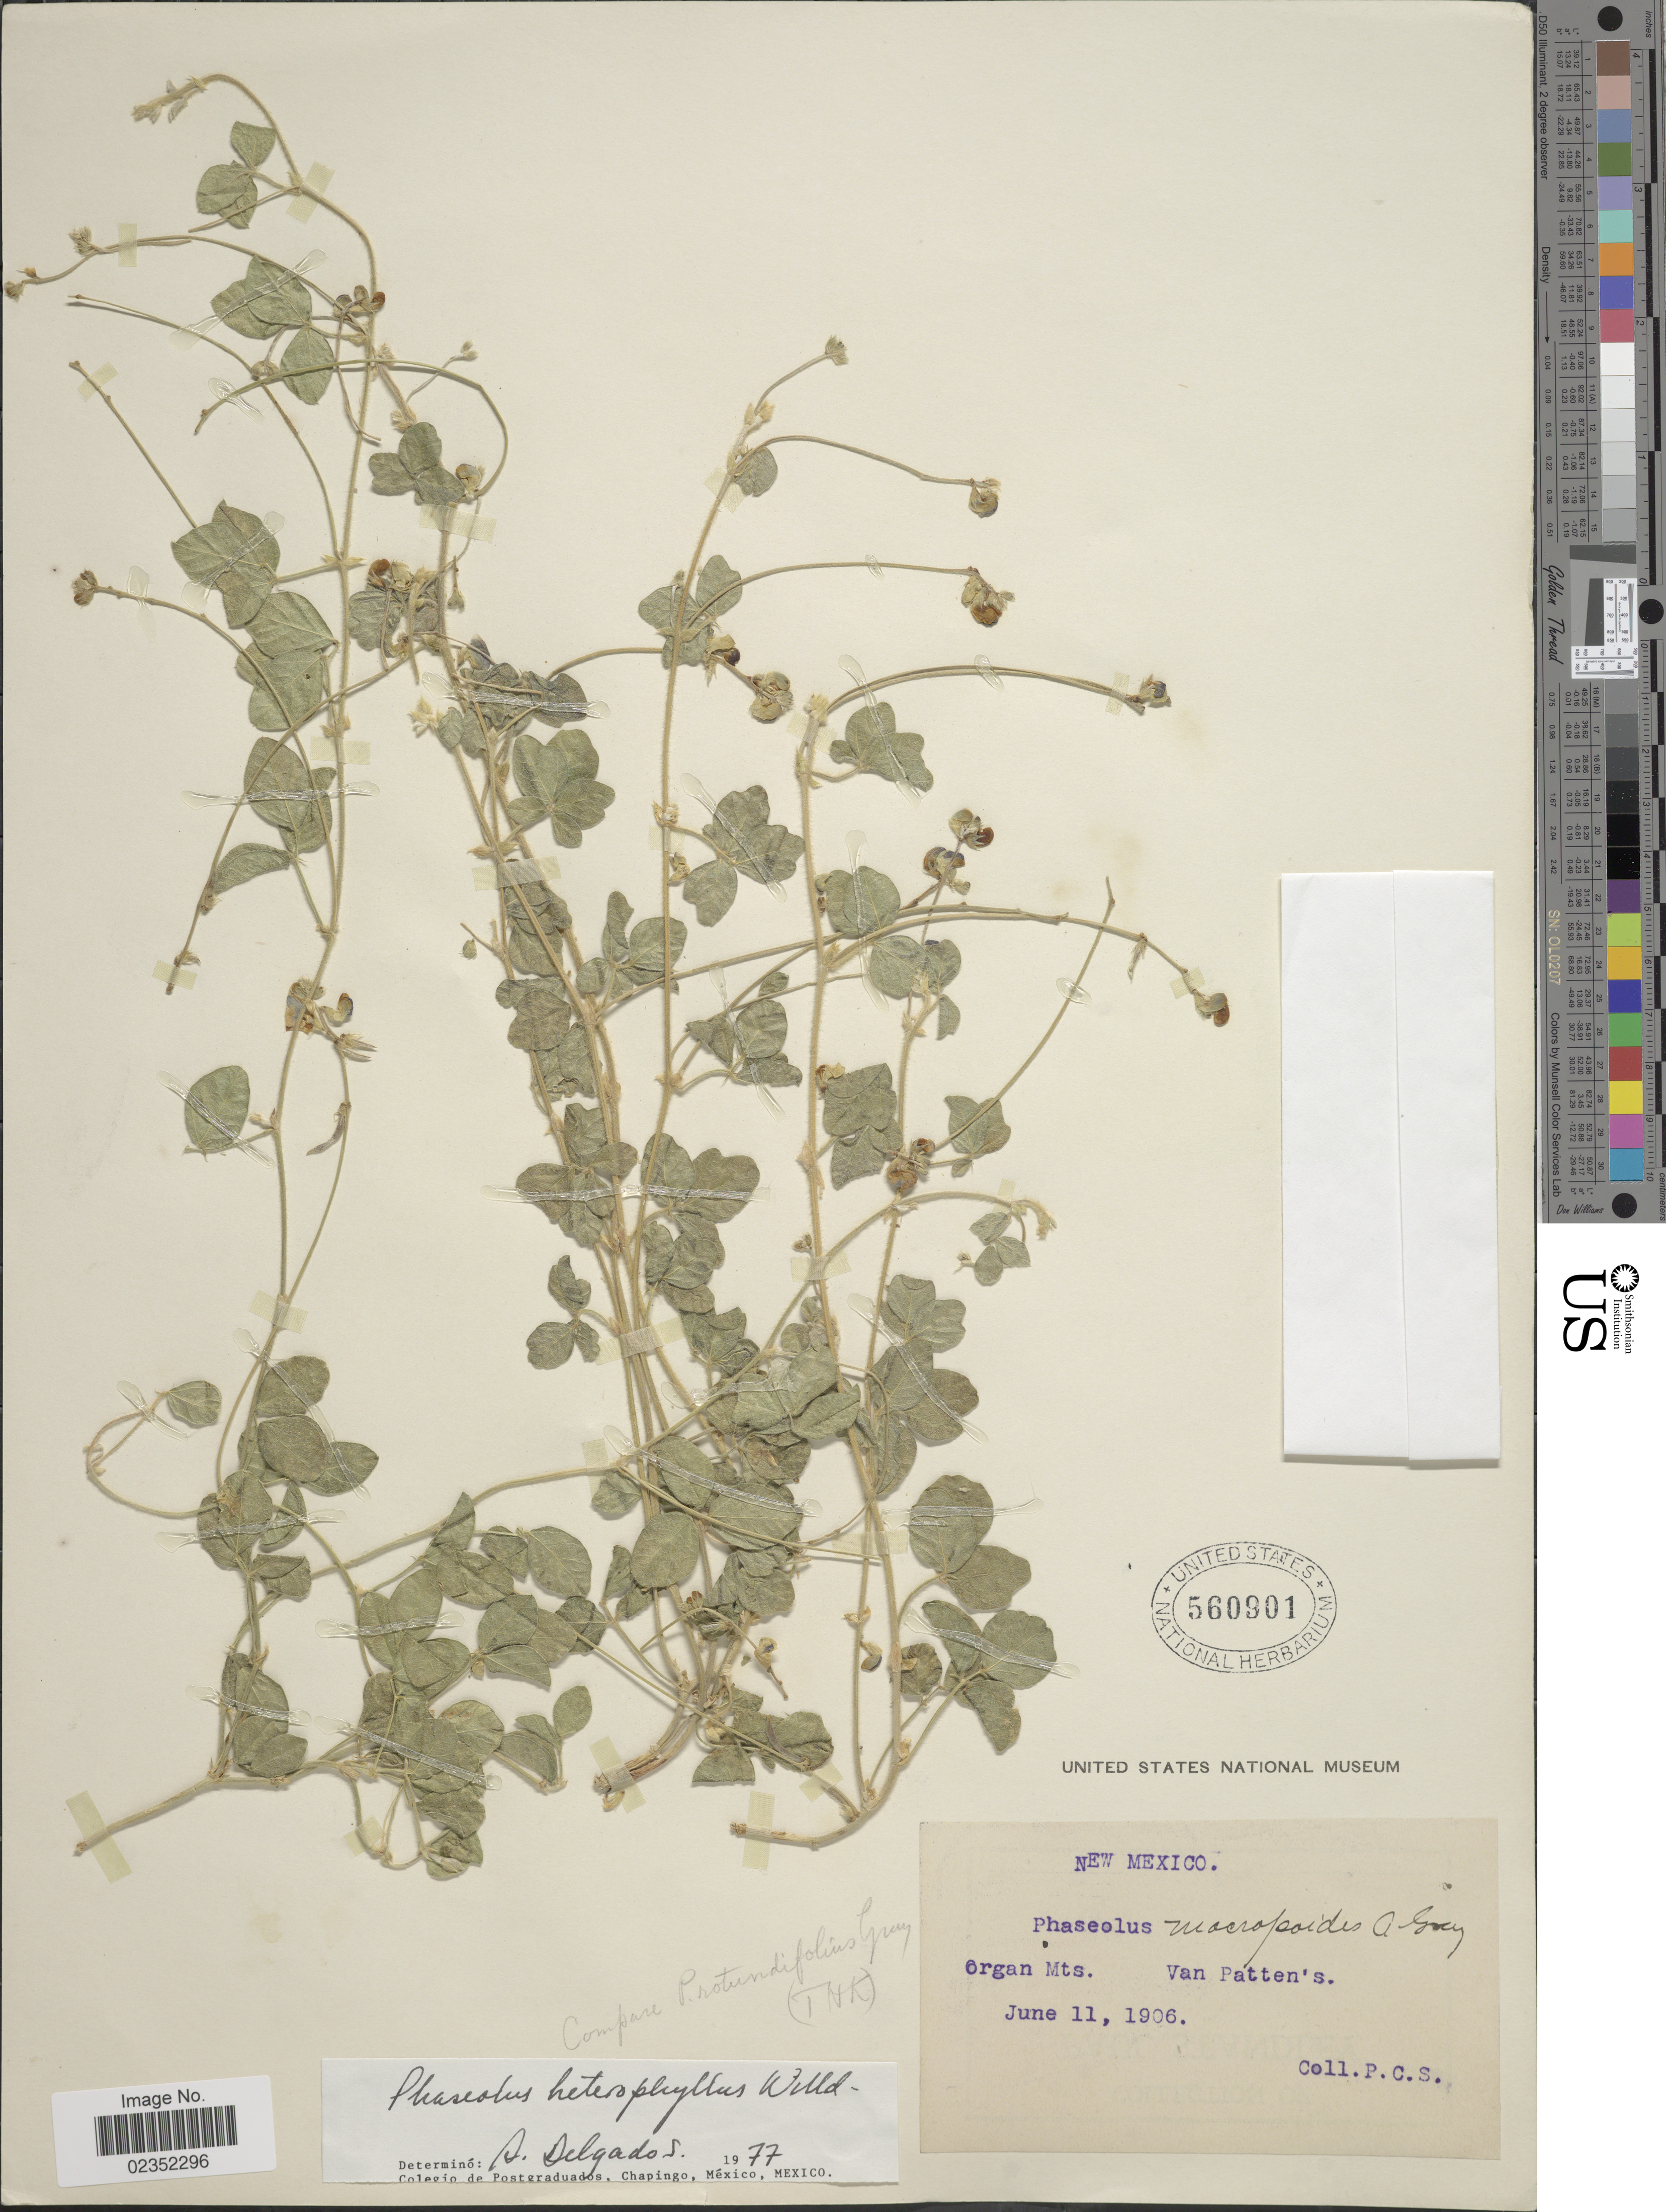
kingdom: Plantae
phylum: Tracheophyta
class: Magnoliopsida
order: Fabales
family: Fabaceae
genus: Macroptilium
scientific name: Macroptilium heterophyllum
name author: (Willd.) Maréchal & Baudet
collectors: P. C. S.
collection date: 1906-06-11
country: United States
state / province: New Mexico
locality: Organ Mts. Van Patten's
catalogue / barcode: US 560901